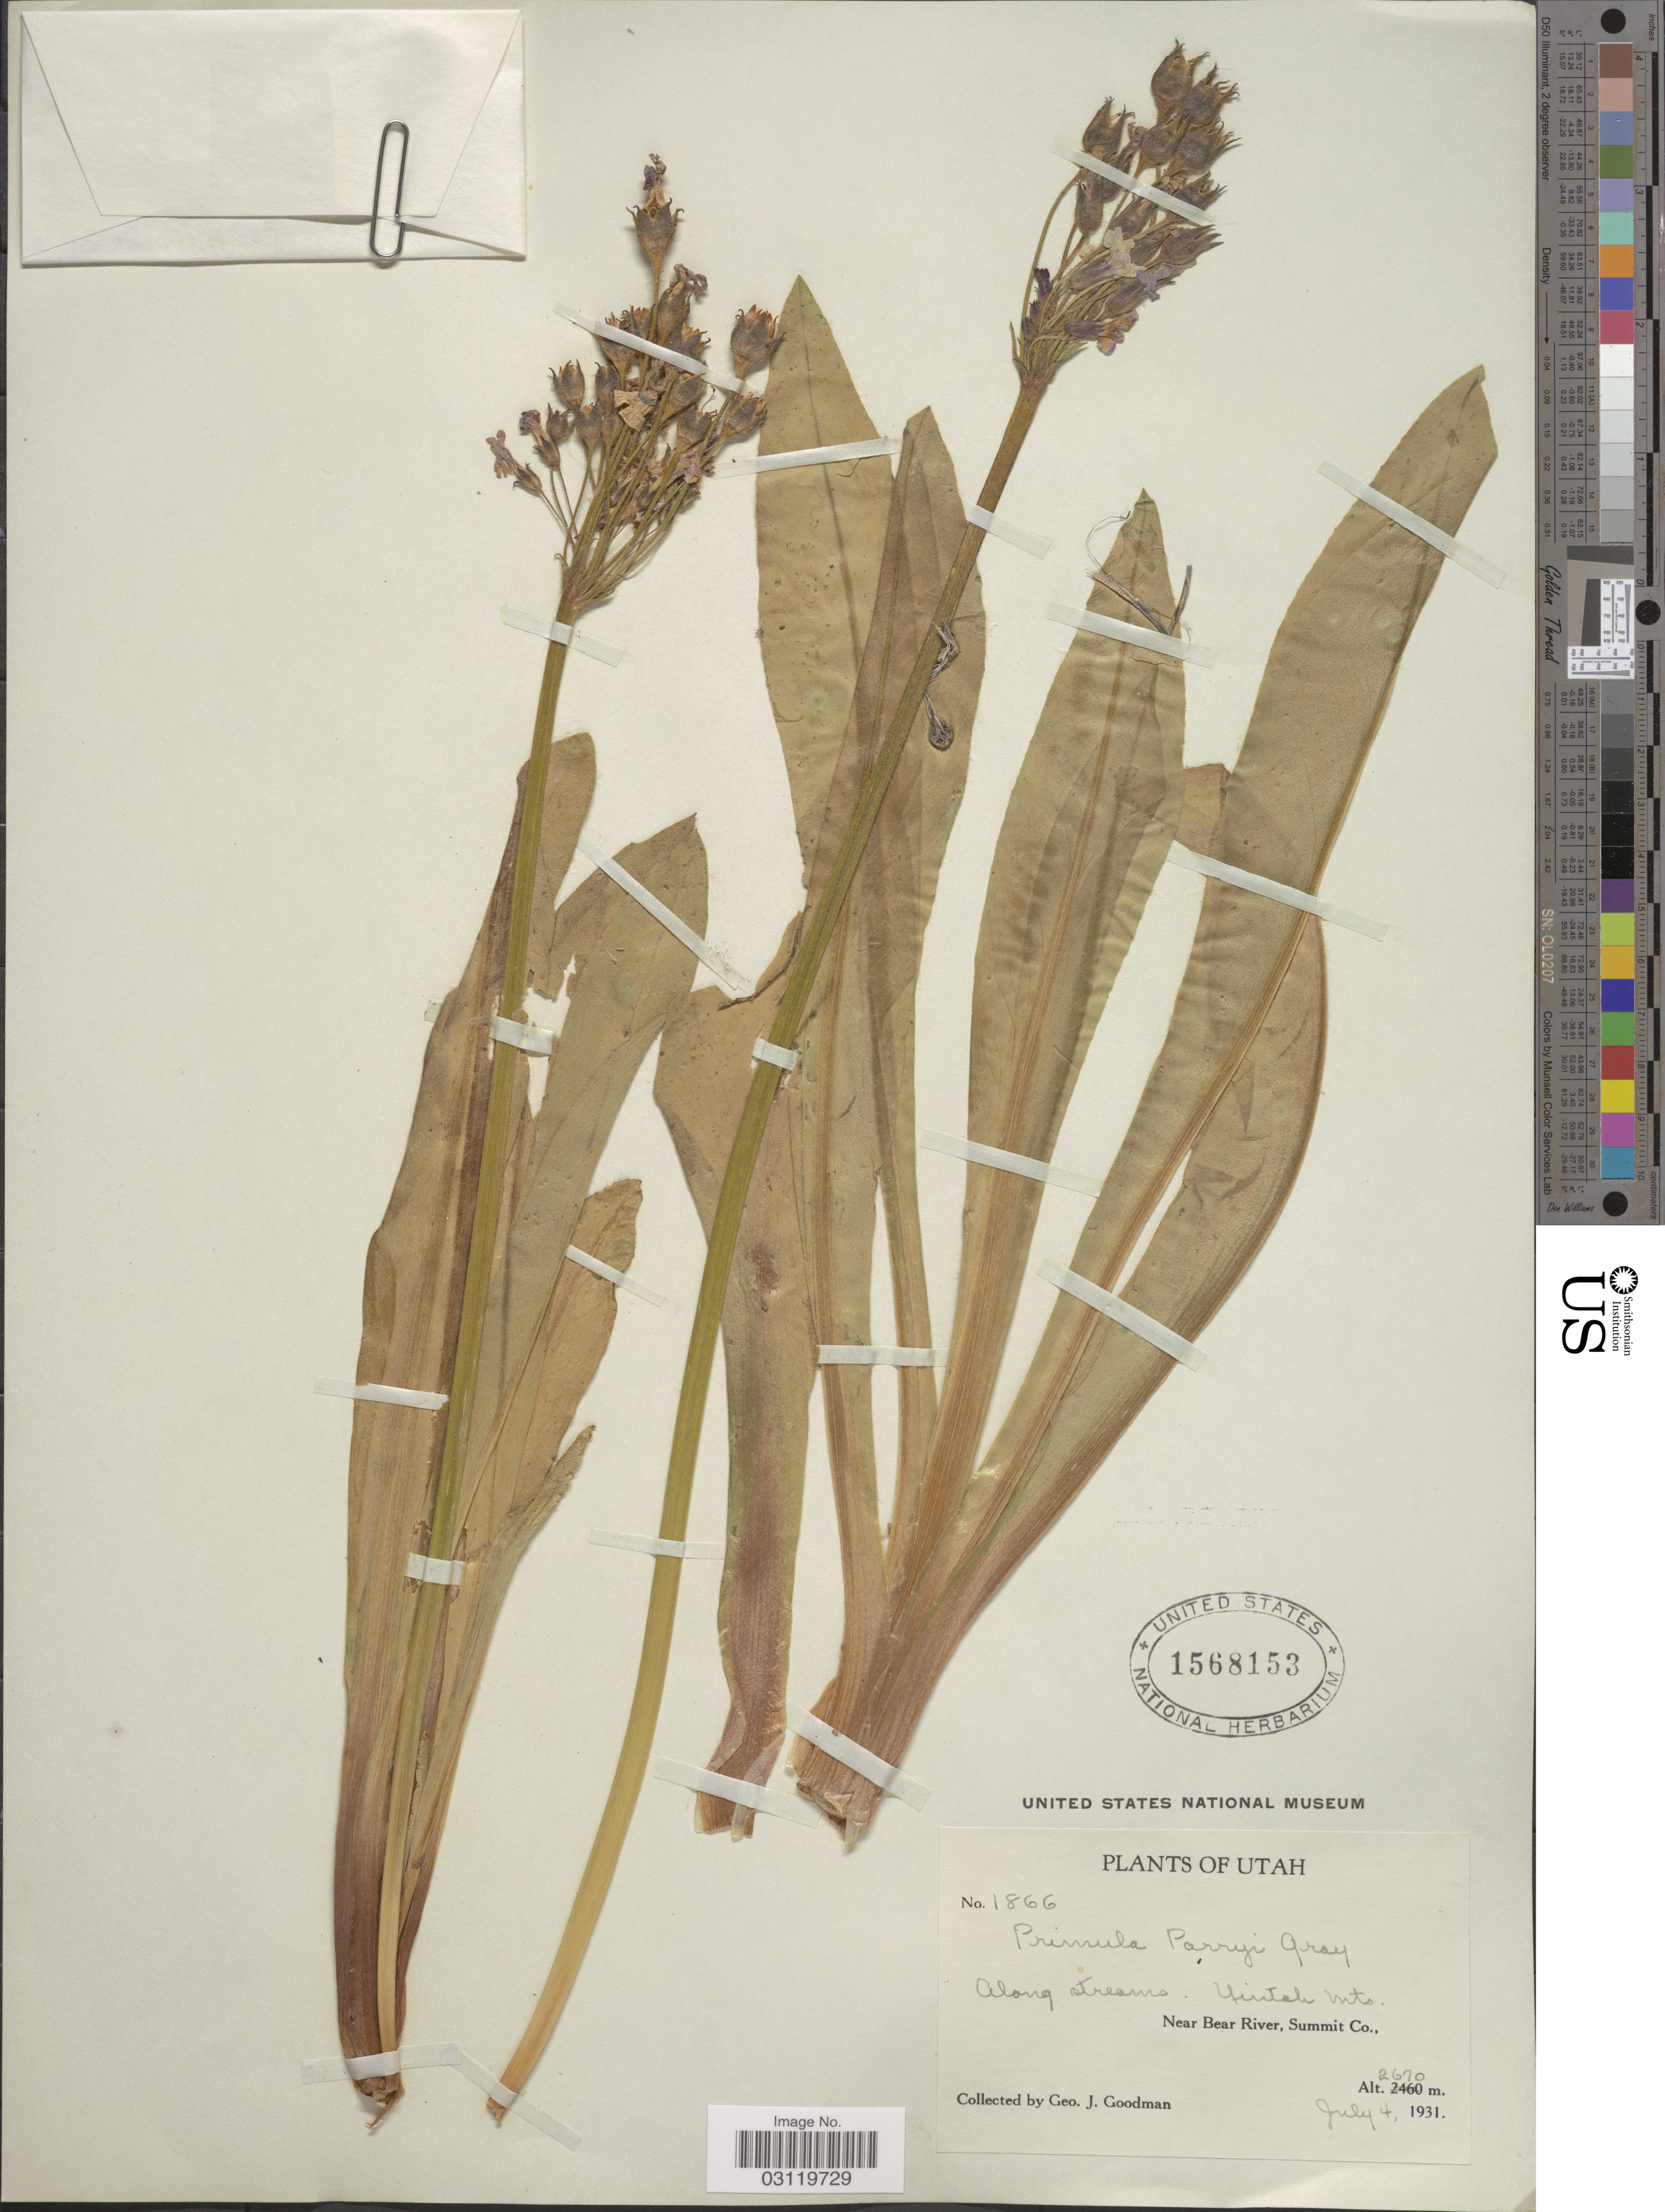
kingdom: Plantae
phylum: Tracheophyta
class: Magnoliopsida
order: Ericales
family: Primulaceae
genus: Primula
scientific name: Primula parryi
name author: A. Gray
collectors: G. J. Goodman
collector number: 1866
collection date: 1931-07-04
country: United States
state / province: Utah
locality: Uintah Mts., Near Bear River, Summit Co.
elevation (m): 2670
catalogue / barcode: US 1568153